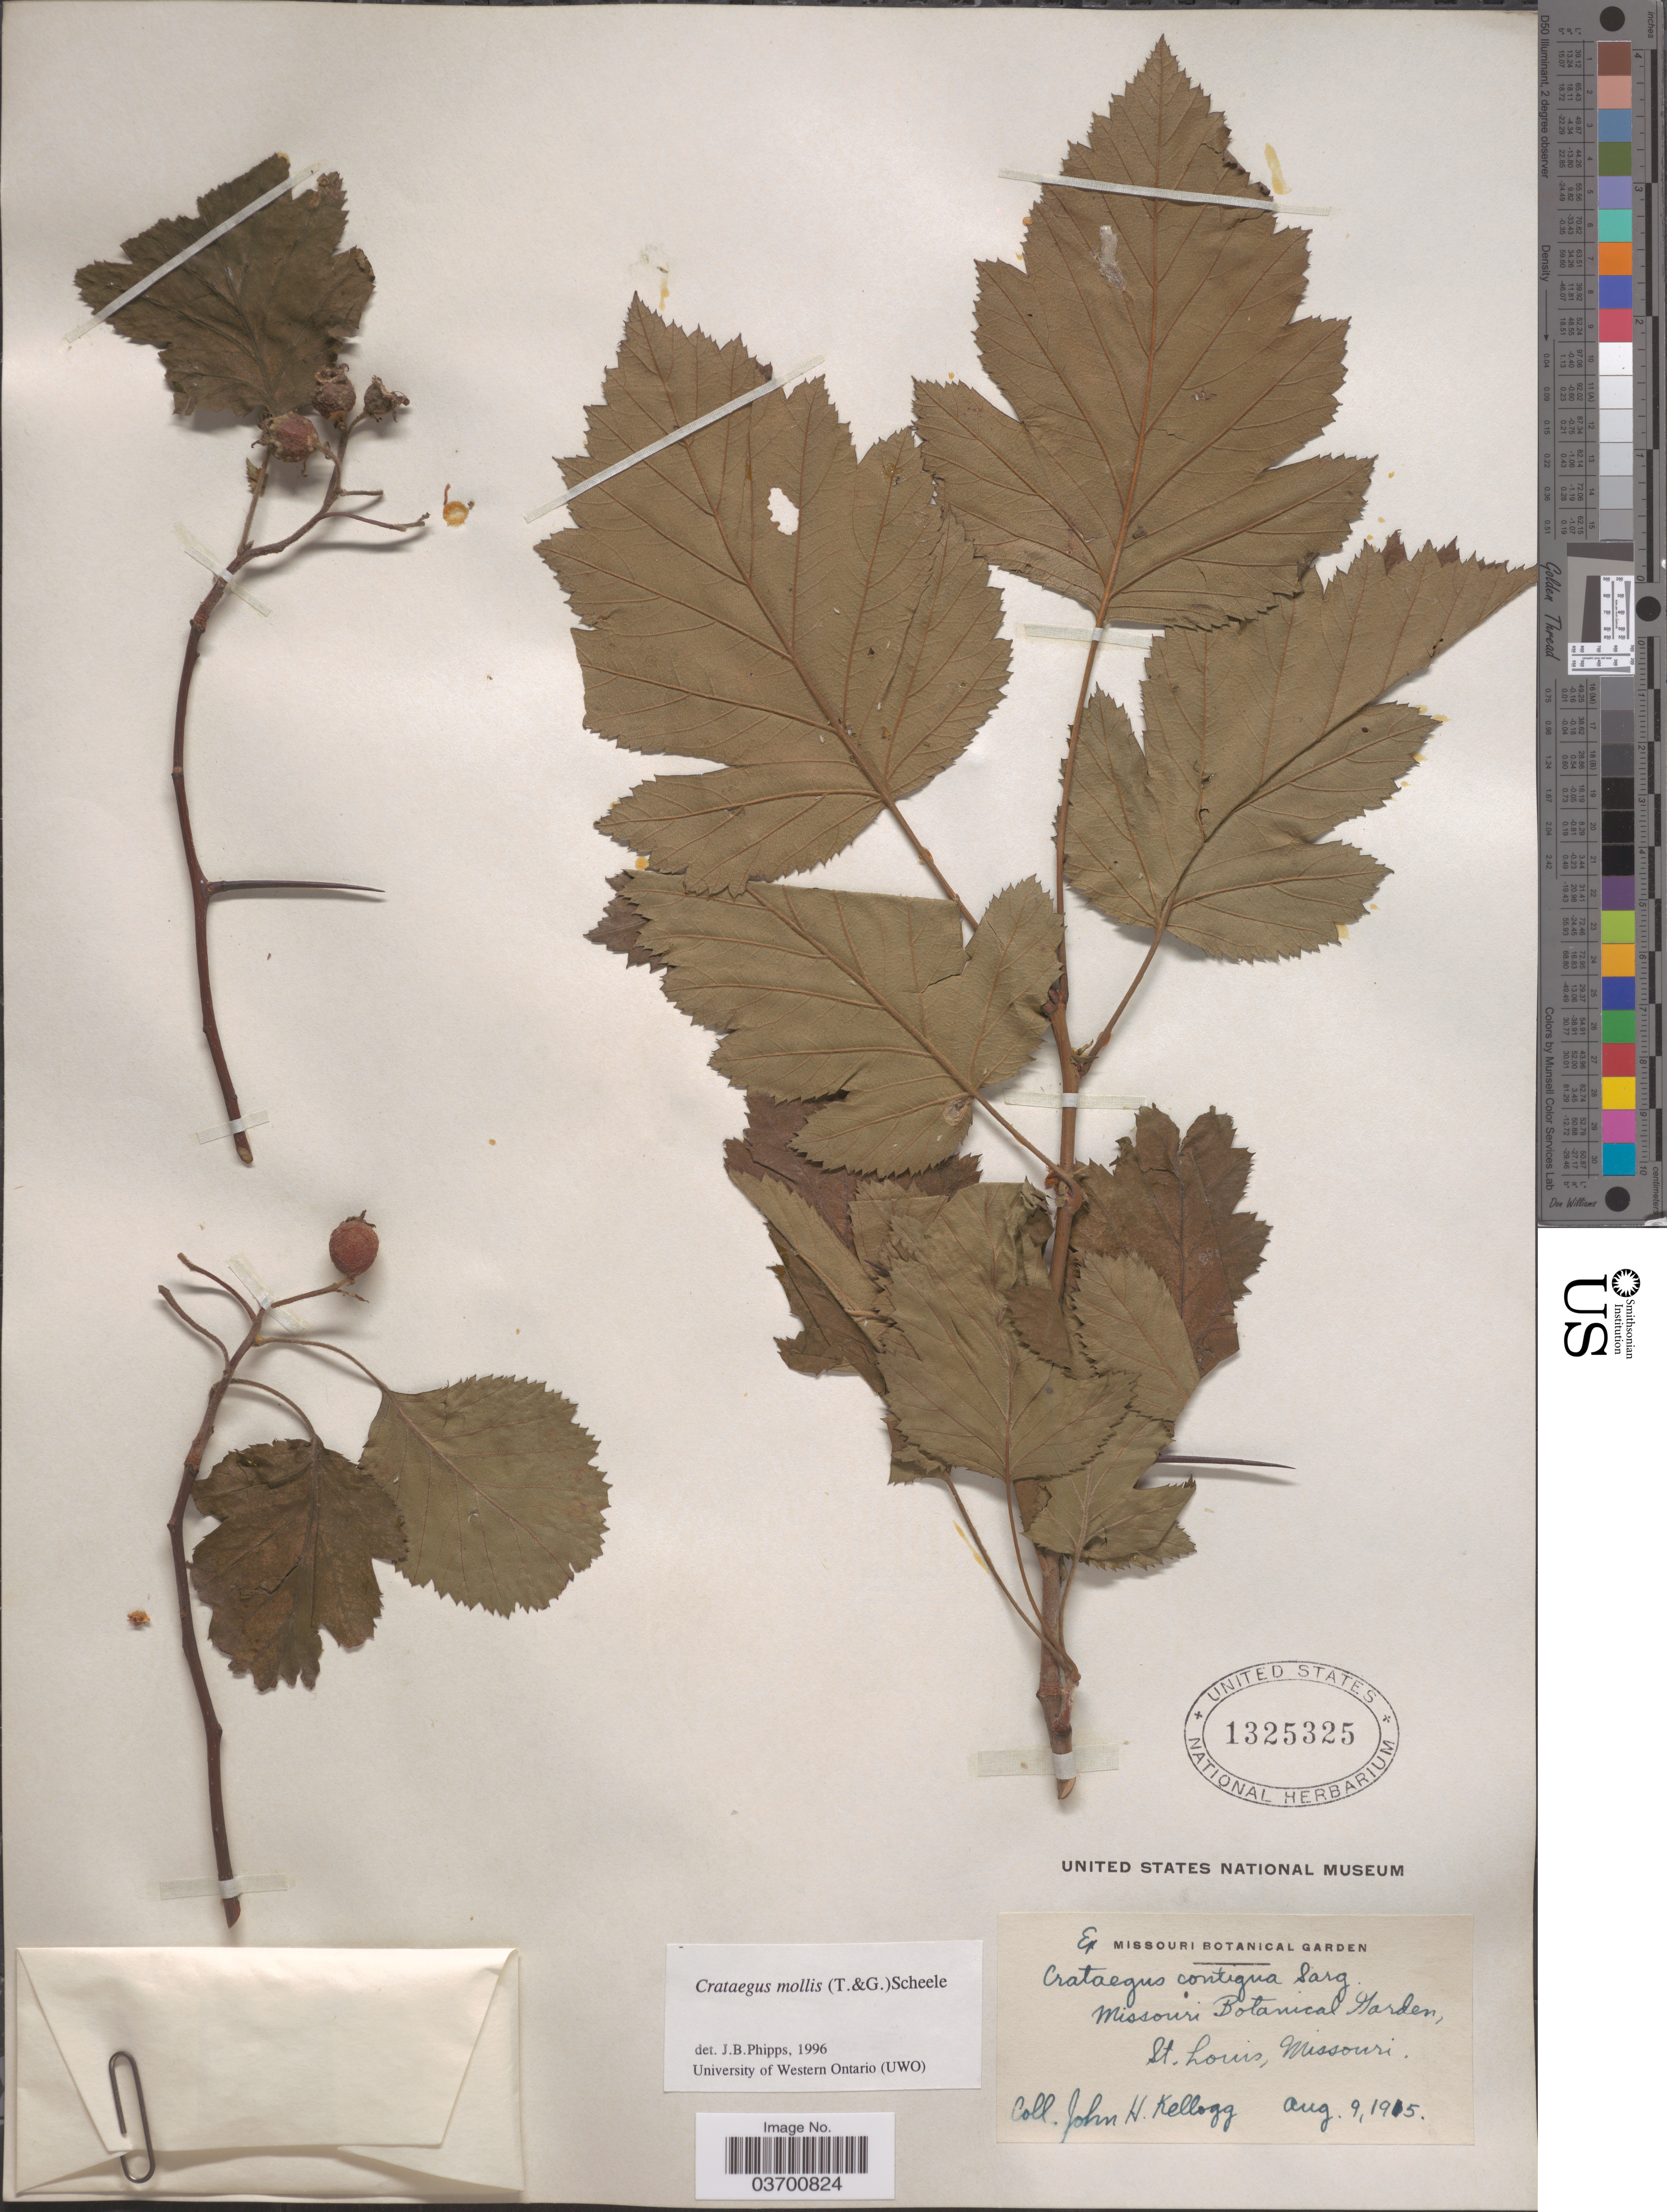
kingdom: Plantae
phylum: Tracheophyta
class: Magnoliopsida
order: Rosales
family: Rosaceae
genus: Crataegus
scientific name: Crataegus mollis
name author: (Torr. & A. Gray) Scheele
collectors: J. H. Kellogg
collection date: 1915-08-09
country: United States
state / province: Missouri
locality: Missouri Botanical Garden, St. Louis.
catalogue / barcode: US 1325325